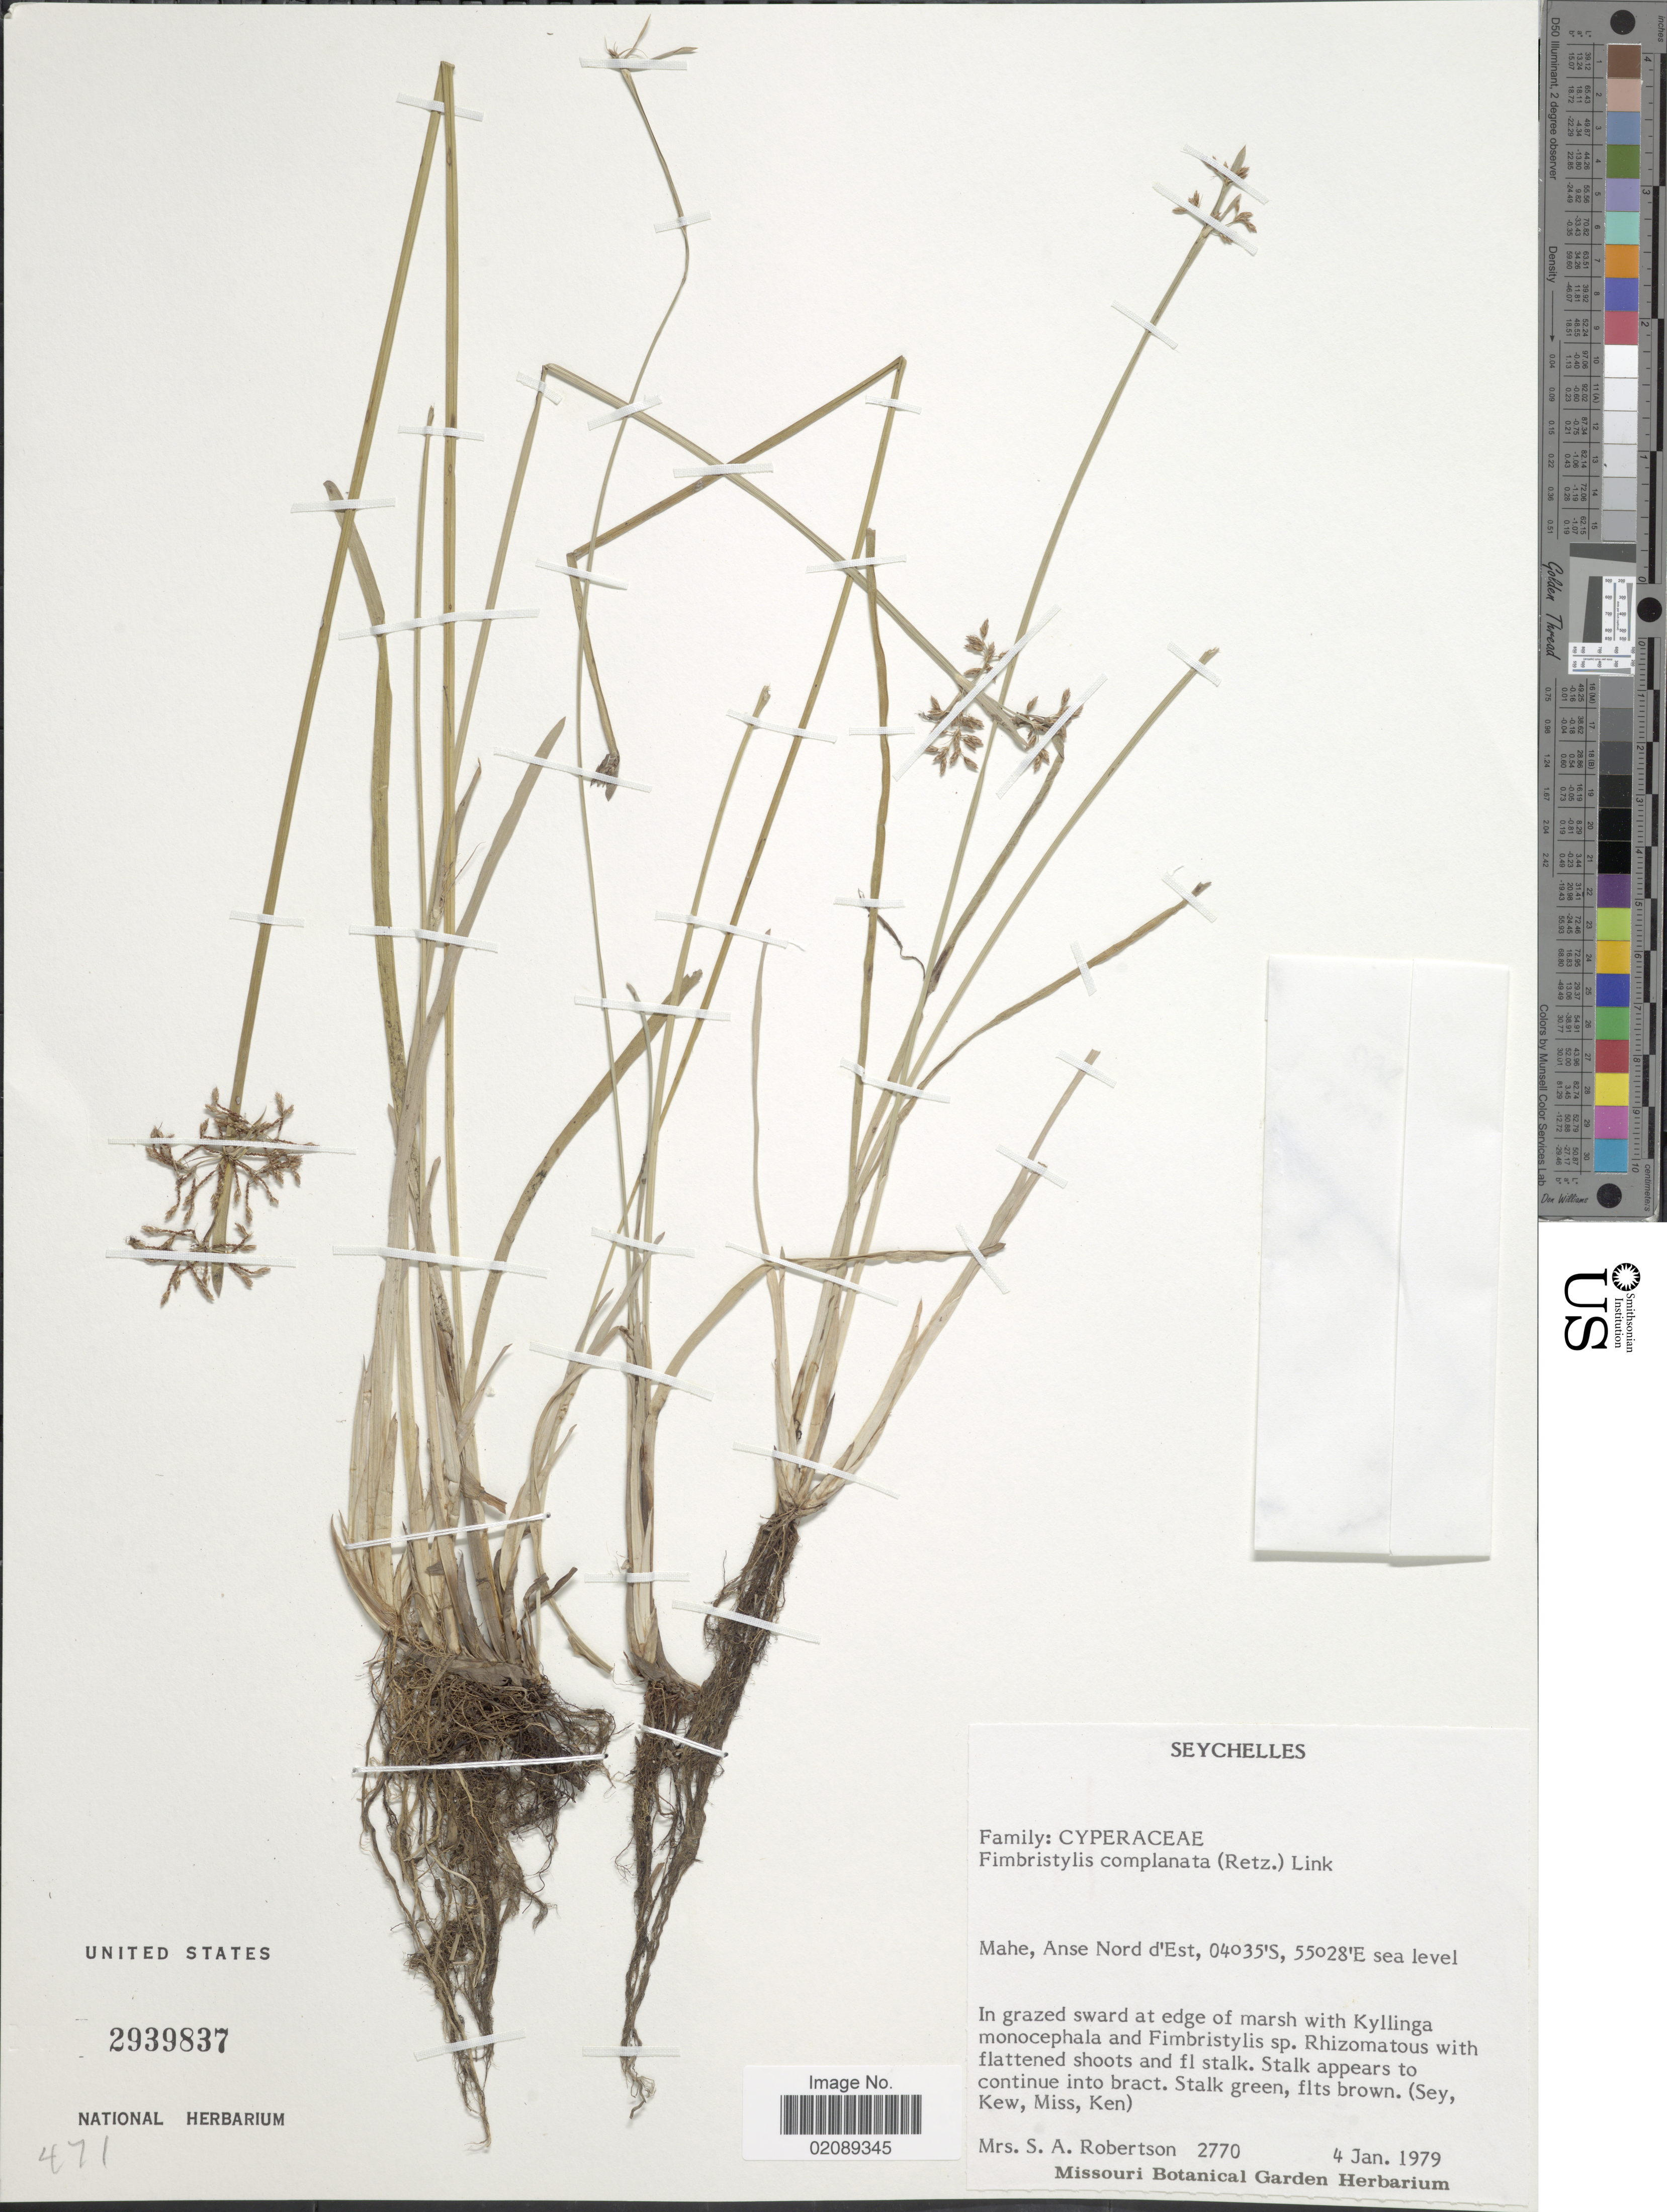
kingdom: Plantae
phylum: Tracheophyta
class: Liliopsida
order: Poales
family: Cyperaceae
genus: Fimbristylis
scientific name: Fimbristylis complanata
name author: (Retz.) Link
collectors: S. Robertson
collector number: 2770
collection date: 1979-01-04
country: Seychelles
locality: Mahe, Anse Nord d'Est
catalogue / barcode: US 2939837